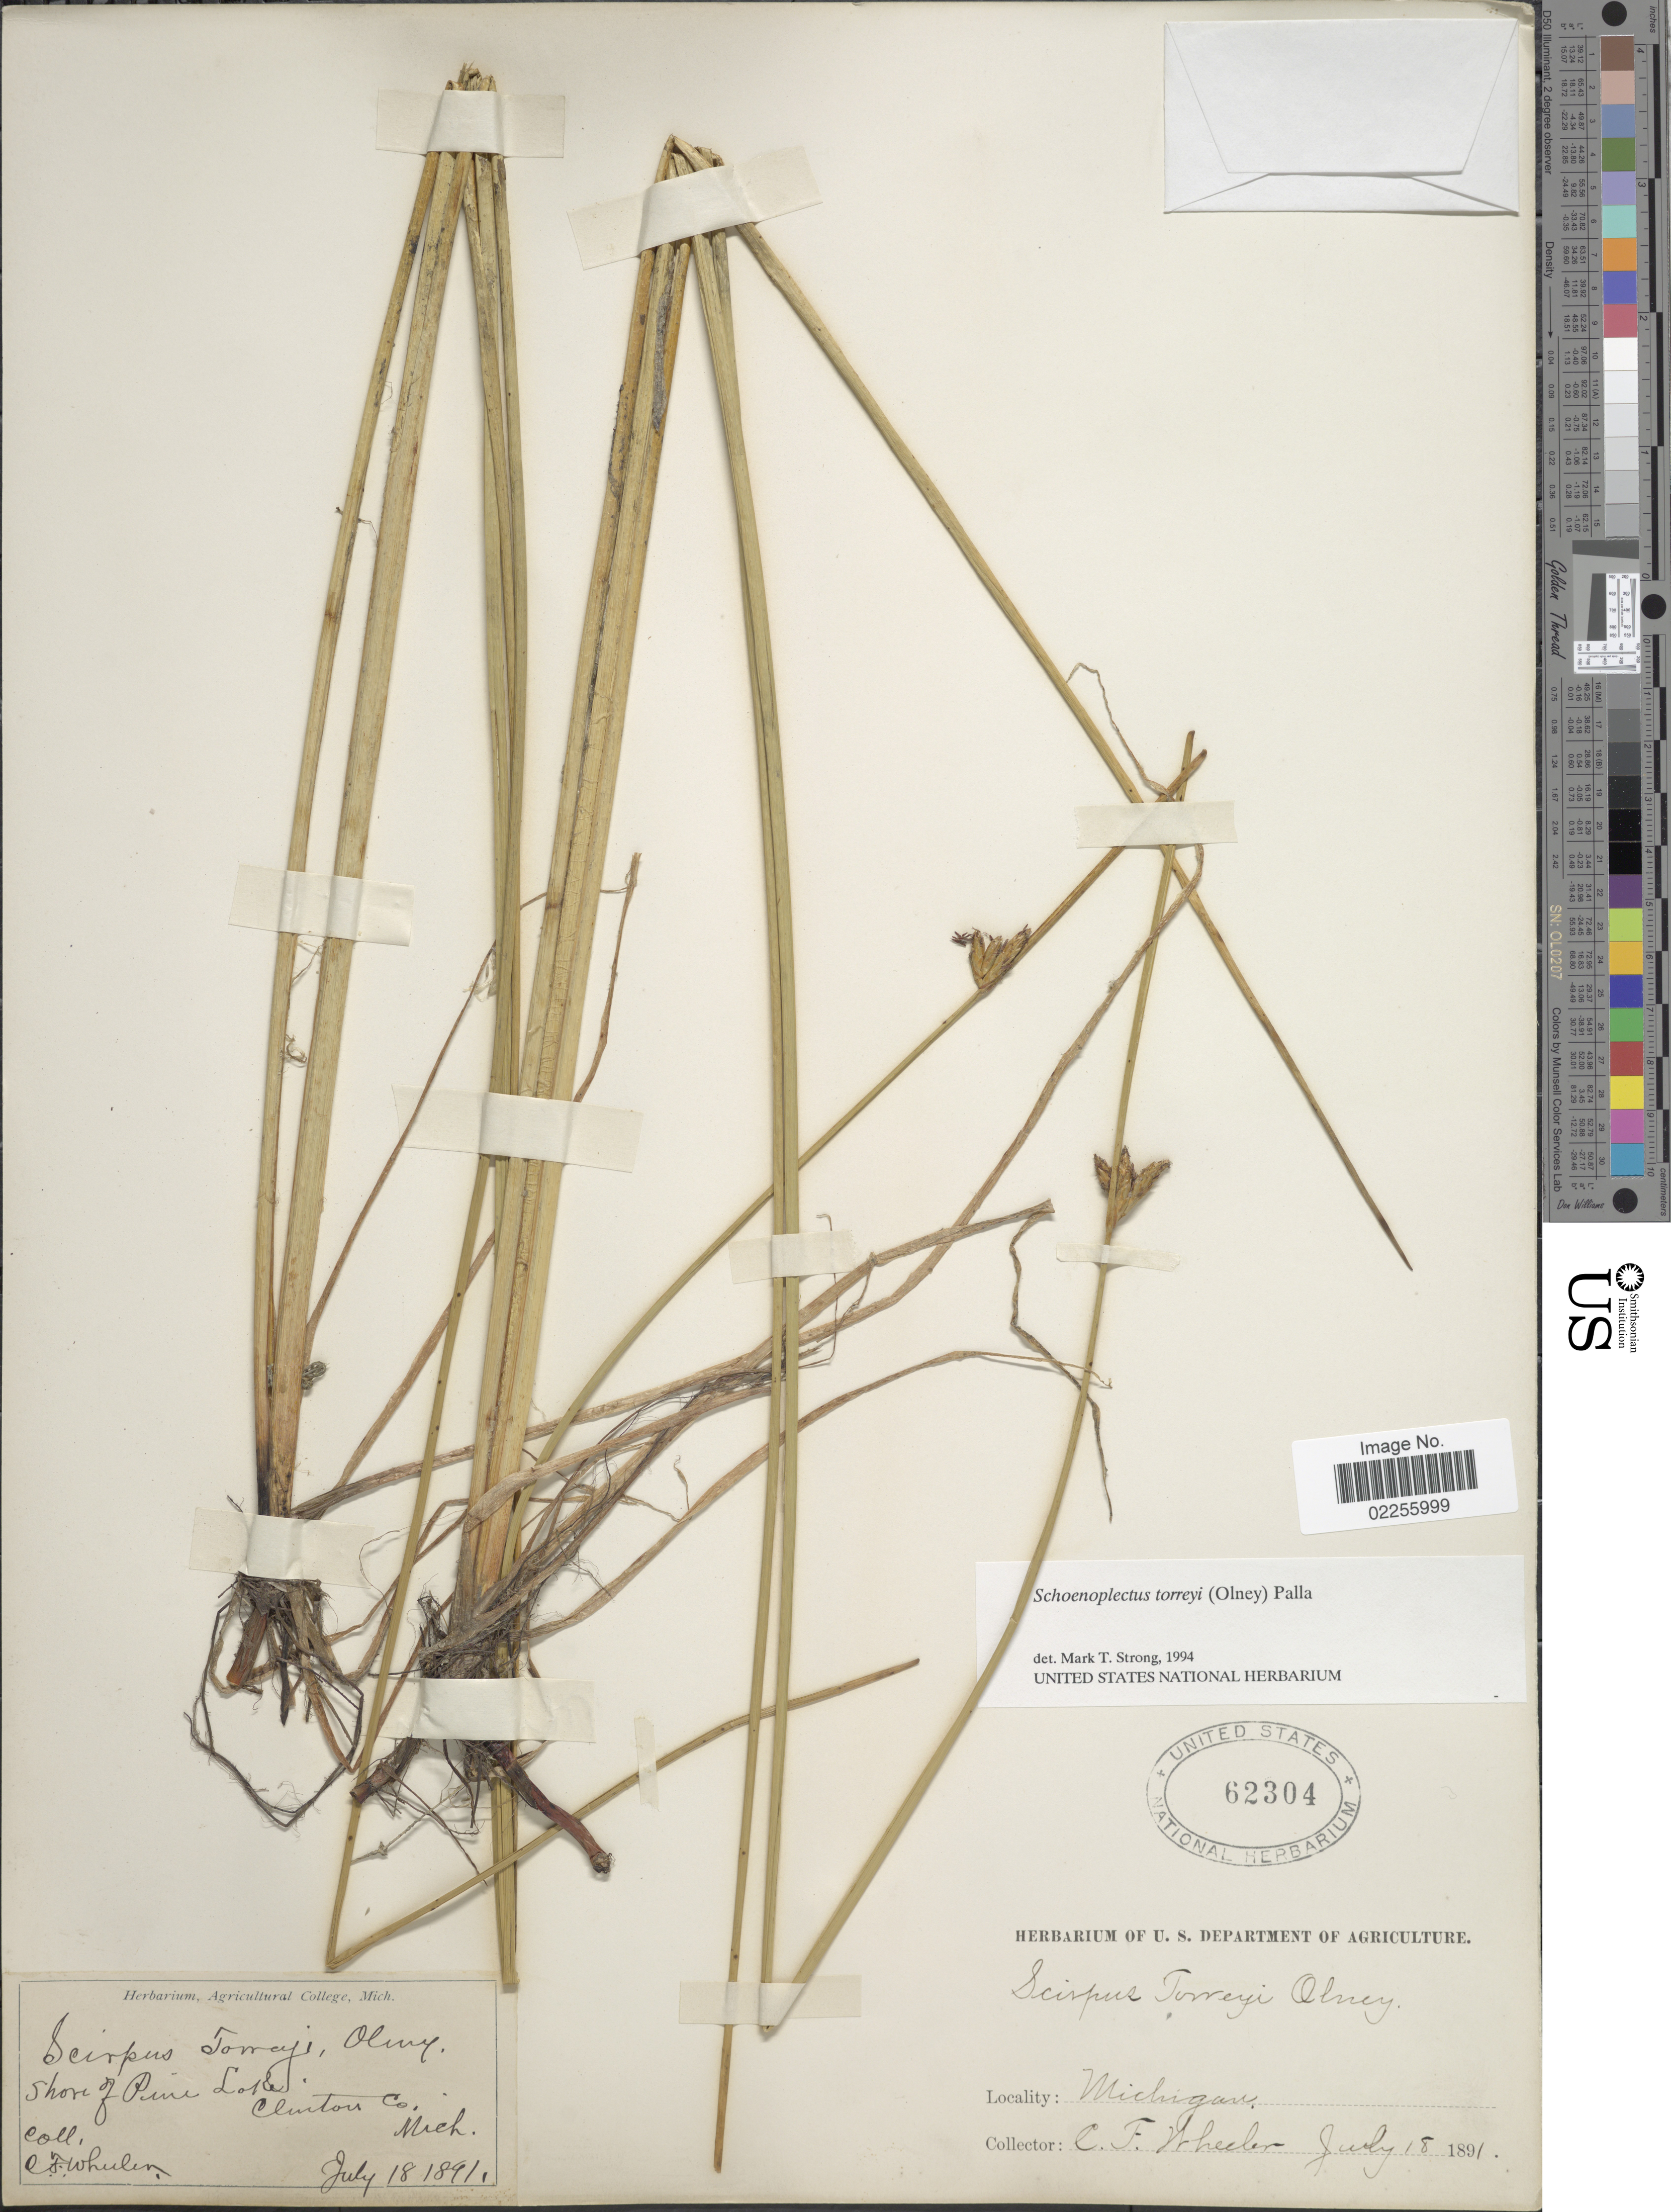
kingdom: Plantae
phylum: Tracheophyta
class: Liliopsida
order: Poales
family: Cyperaceae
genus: Schoenoplectus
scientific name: Schoenoplectus torreyi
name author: (Olney) Palla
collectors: C. Wheeler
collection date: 1891-07-18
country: United States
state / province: Michigan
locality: Shore of Pine Lake, Clinton Co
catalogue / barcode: US 62304